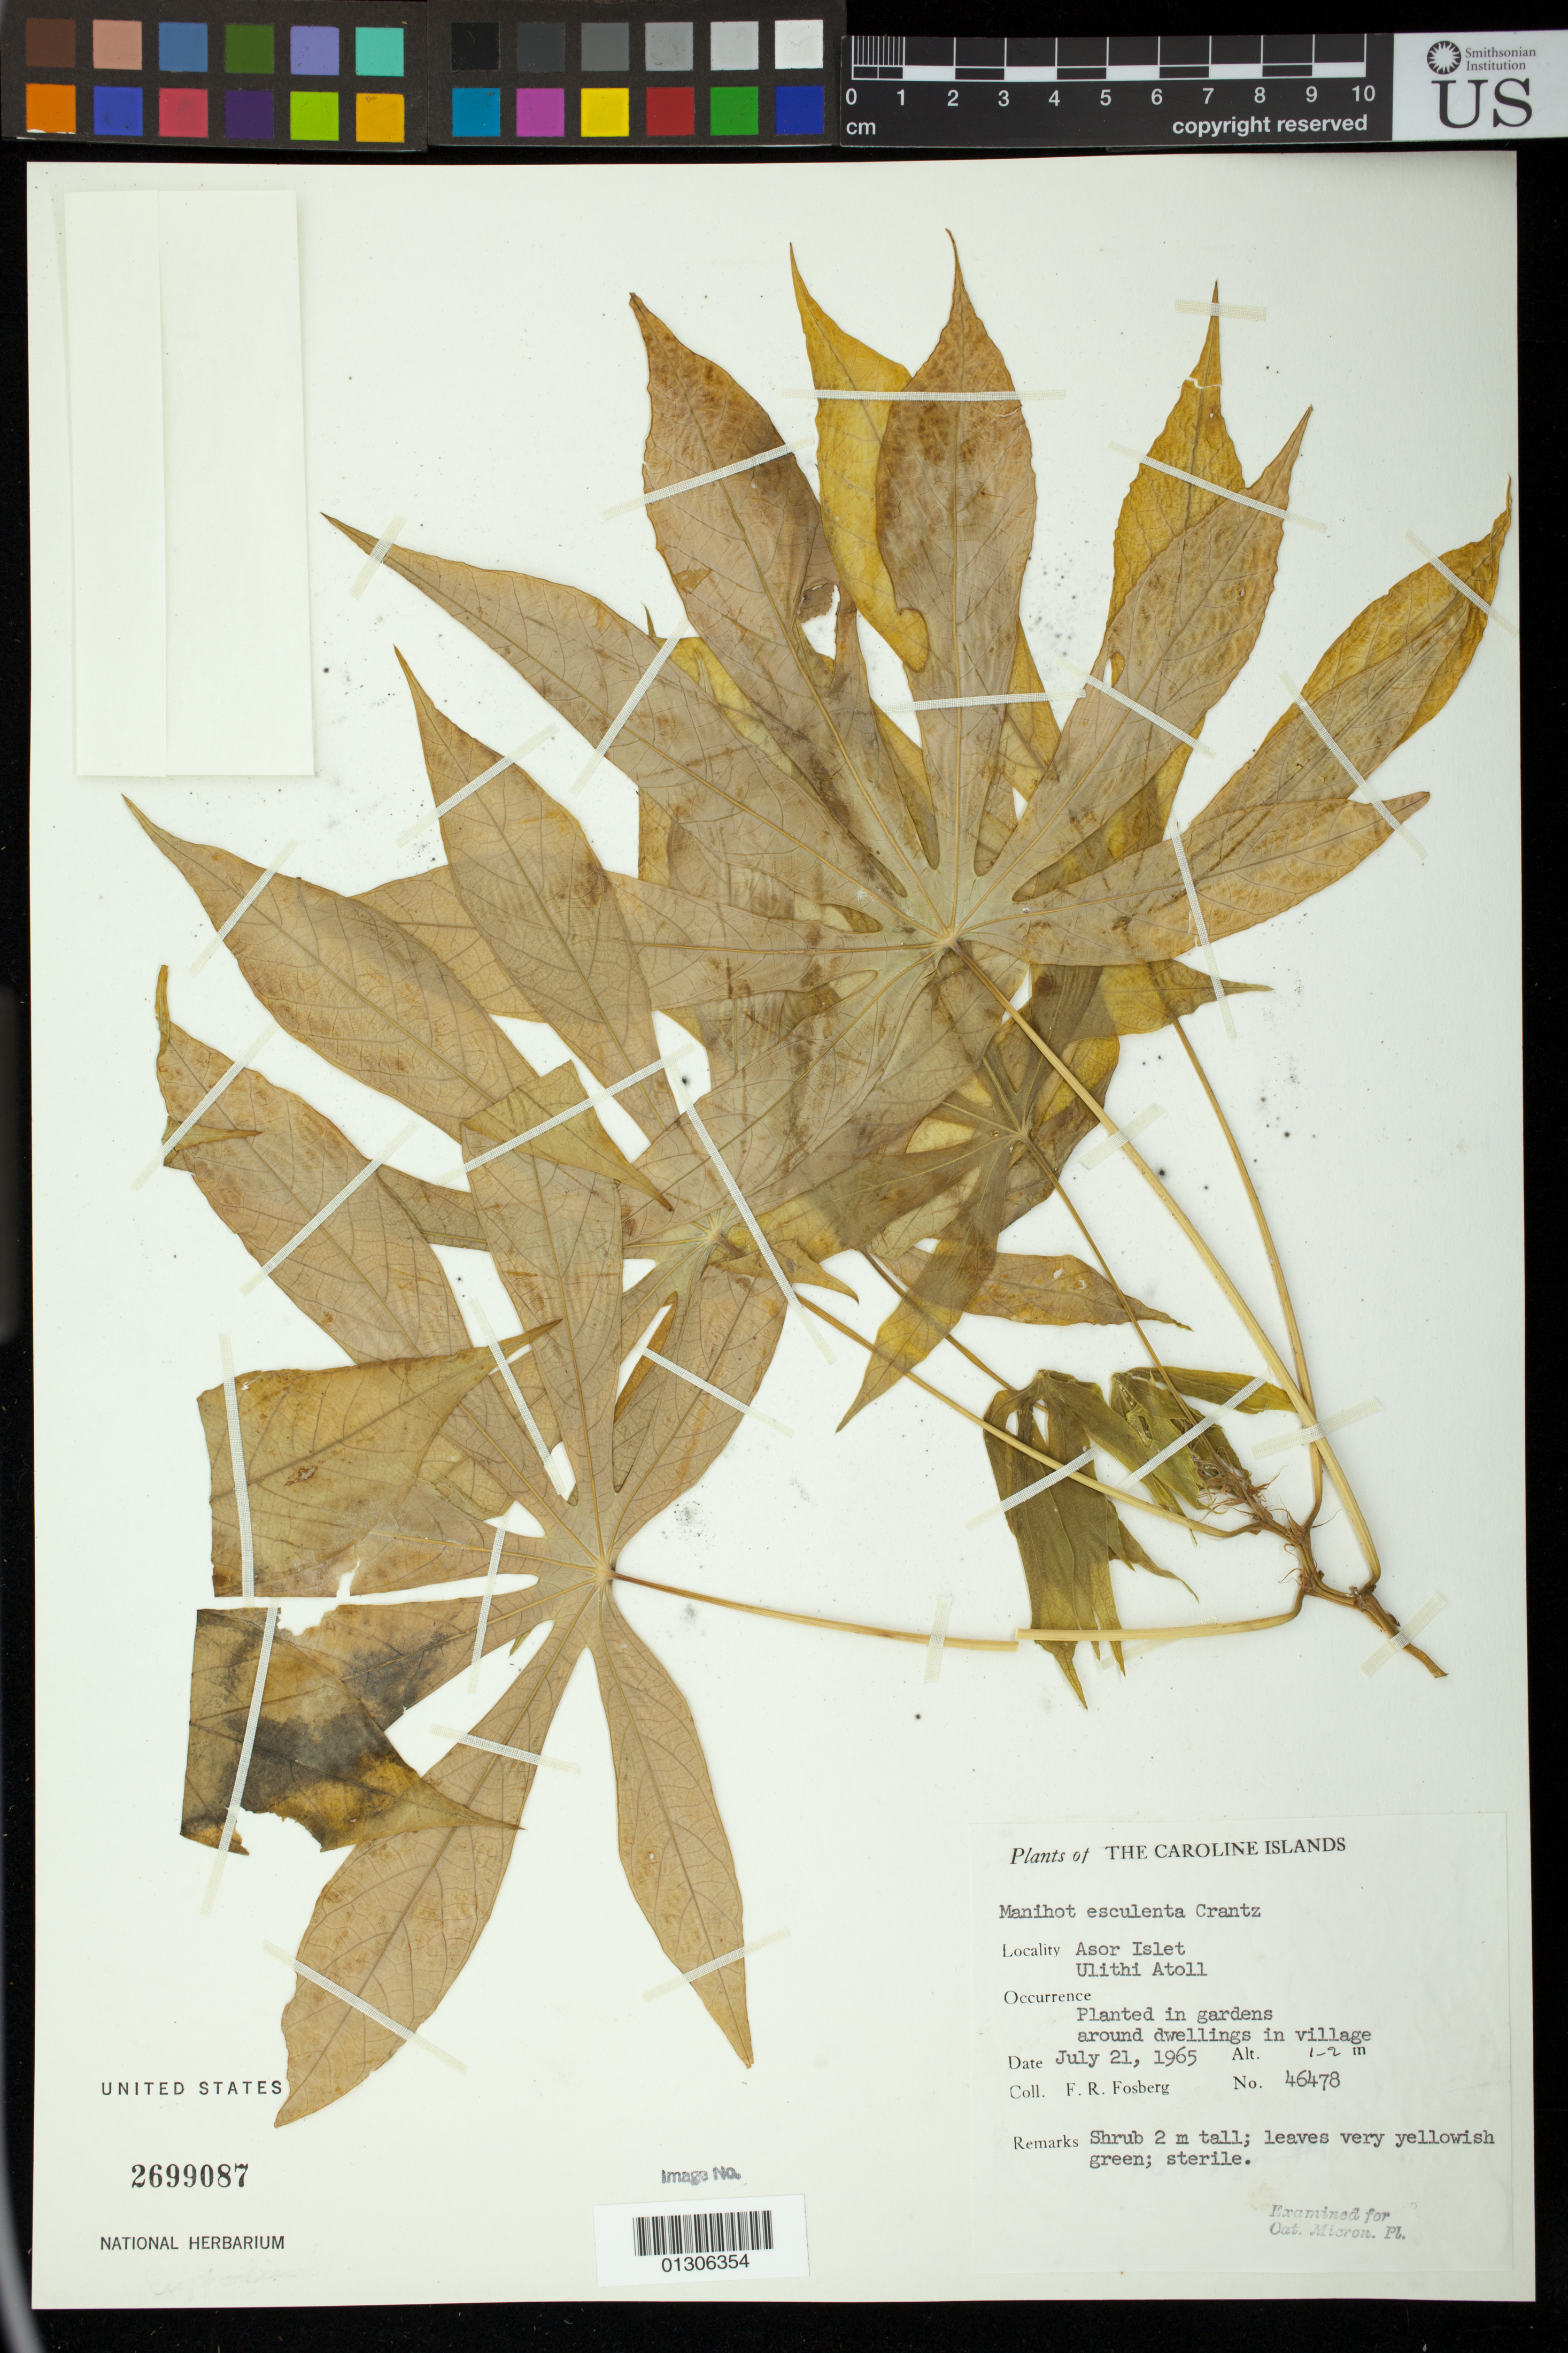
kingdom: Plantae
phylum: Tracheophyta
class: Magnoliopsida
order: Malpighiales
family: Euphorbiaceae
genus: Manihot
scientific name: Manihot esculenta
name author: Crantz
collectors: F. R. Fosberg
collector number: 46478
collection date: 1965-07-21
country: Micronesia, Federated States of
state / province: Yap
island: Ulithi Atoll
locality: Asor Islet, Ulithi Atoll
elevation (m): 1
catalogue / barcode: US 2699087